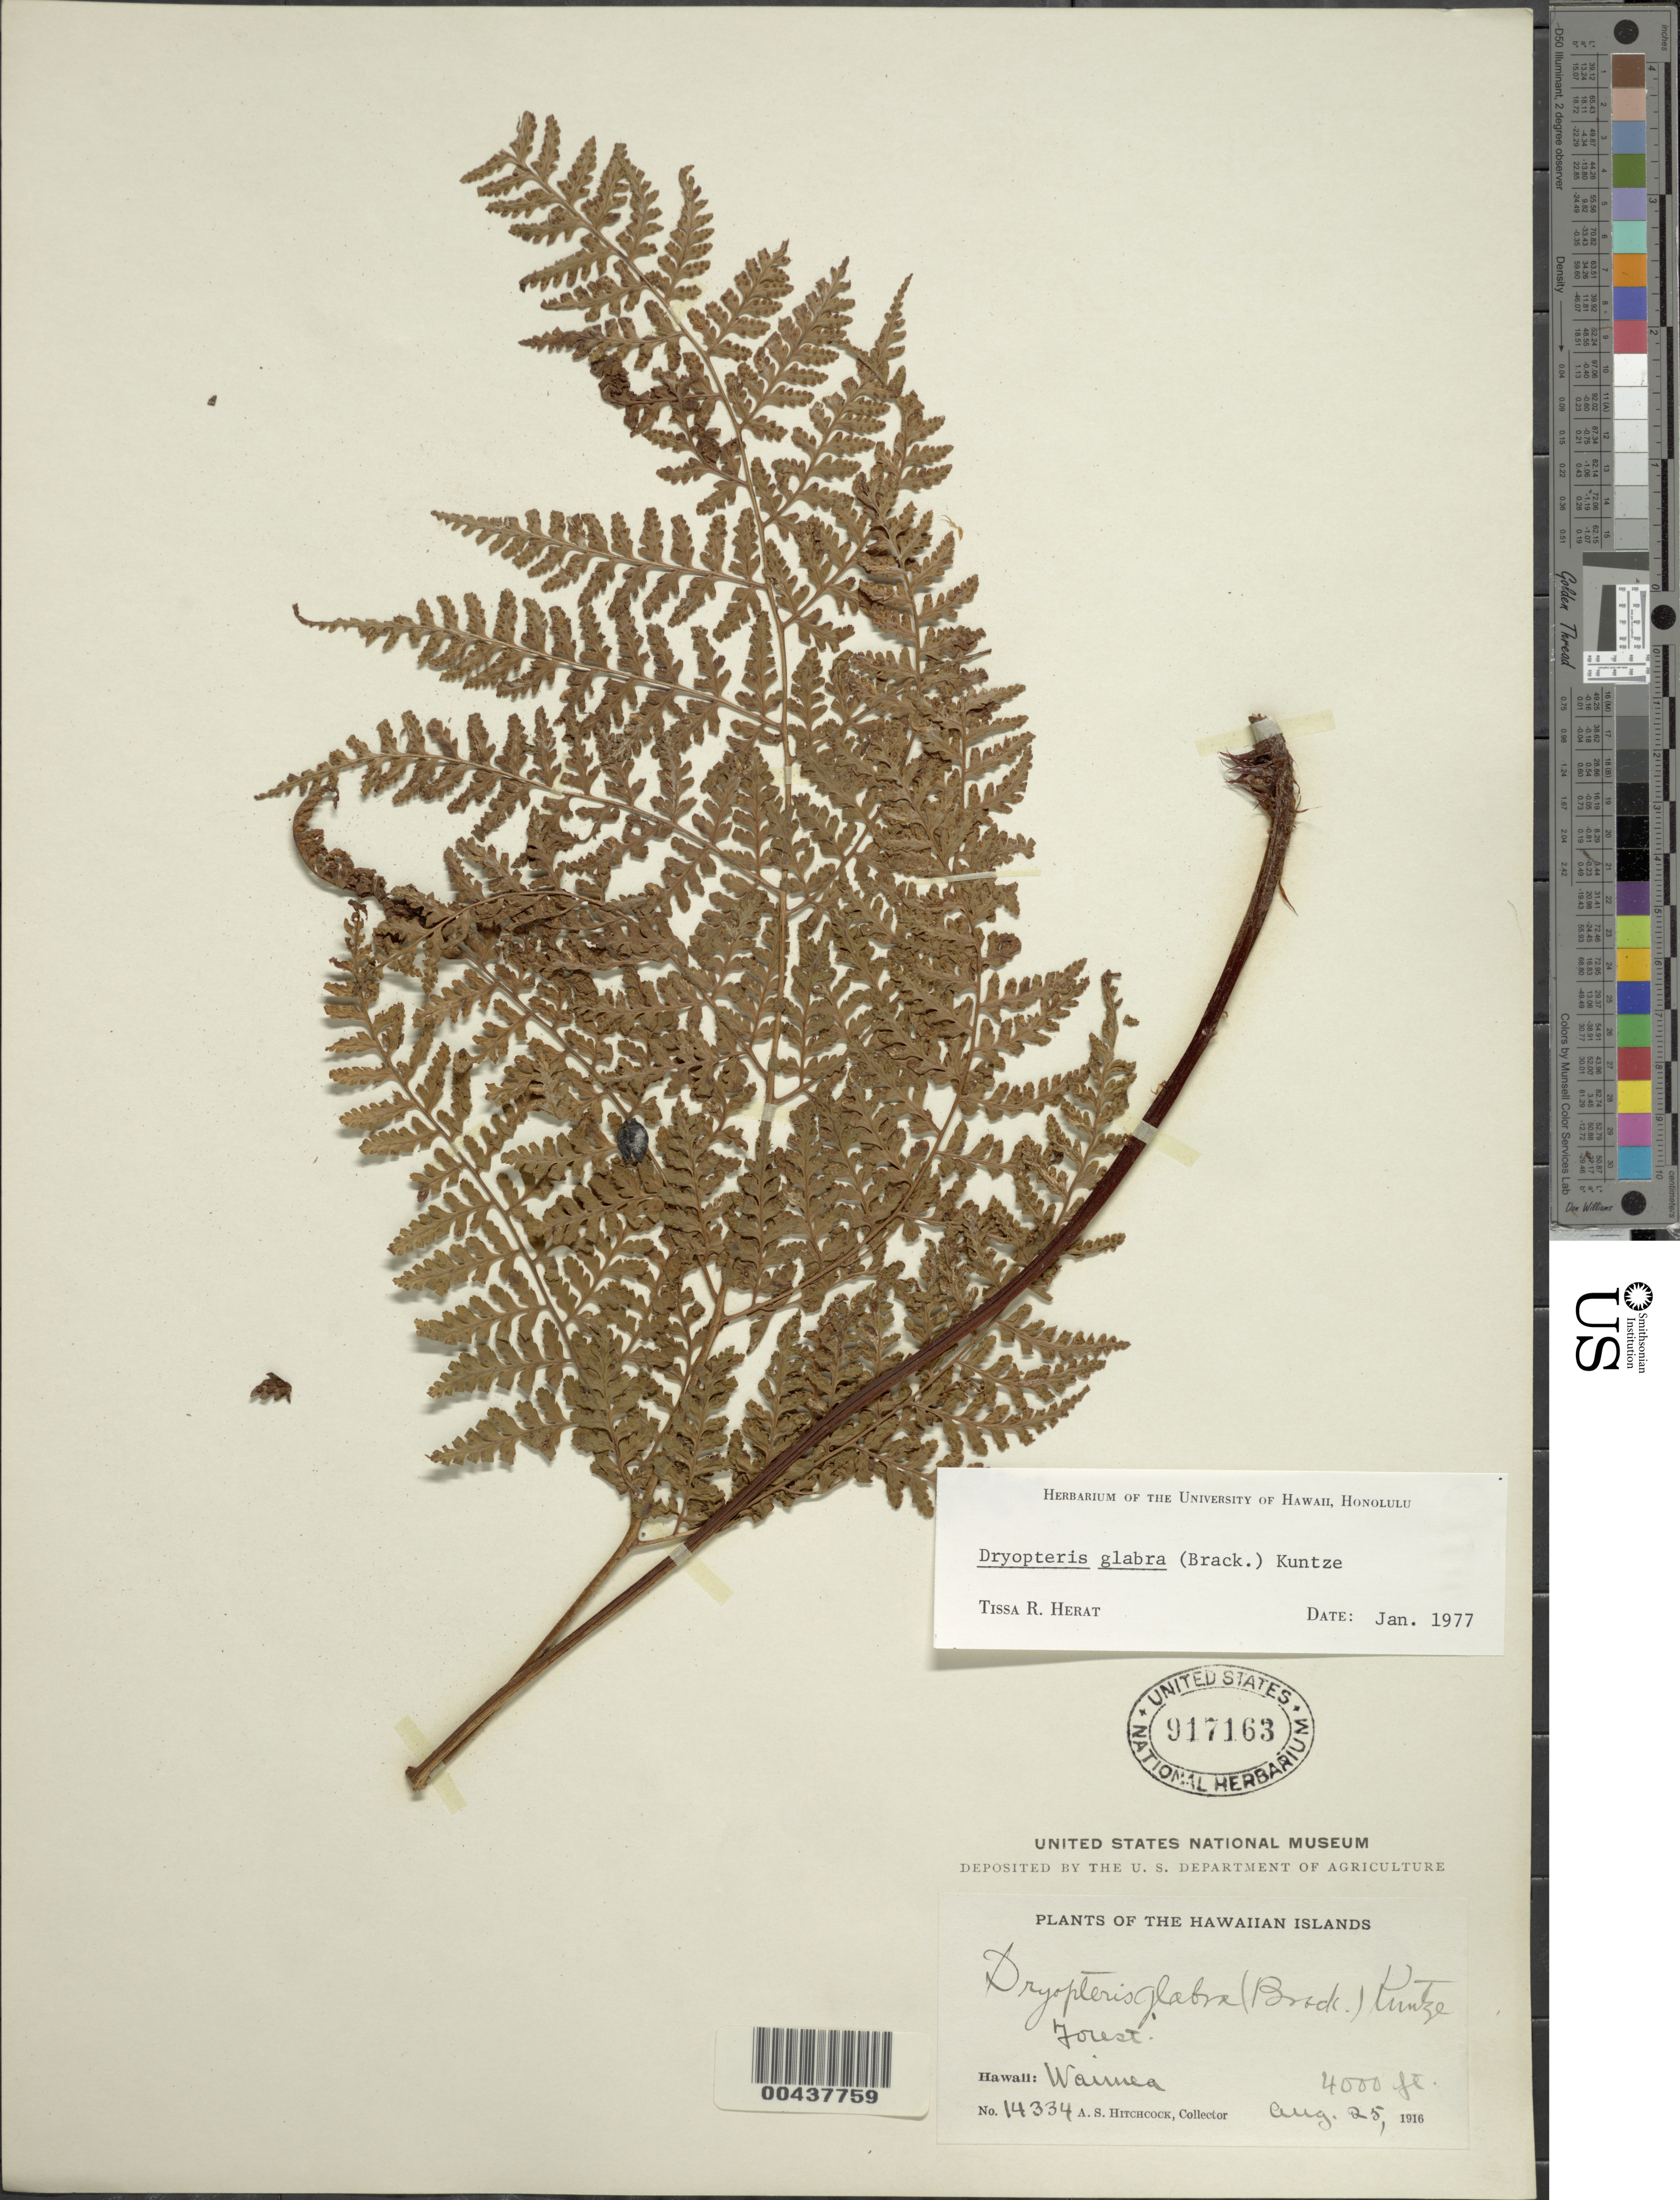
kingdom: Plantae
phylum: Tracheophyta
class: Polypodiopsida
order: Polypodiales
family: Dryopteridaceae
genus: Dryopteris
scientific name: Dryopteris glabra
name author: (Brack.) Kuntze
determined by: Herat, T. R.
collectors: A. S. Hitchcock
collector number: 14334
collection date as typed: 25 Aug 1916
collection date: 1916-08-25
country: United States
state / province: Hawaii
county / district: Kauai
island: Kaua'i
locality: Waimea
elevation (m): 1219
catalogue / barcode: US 917163